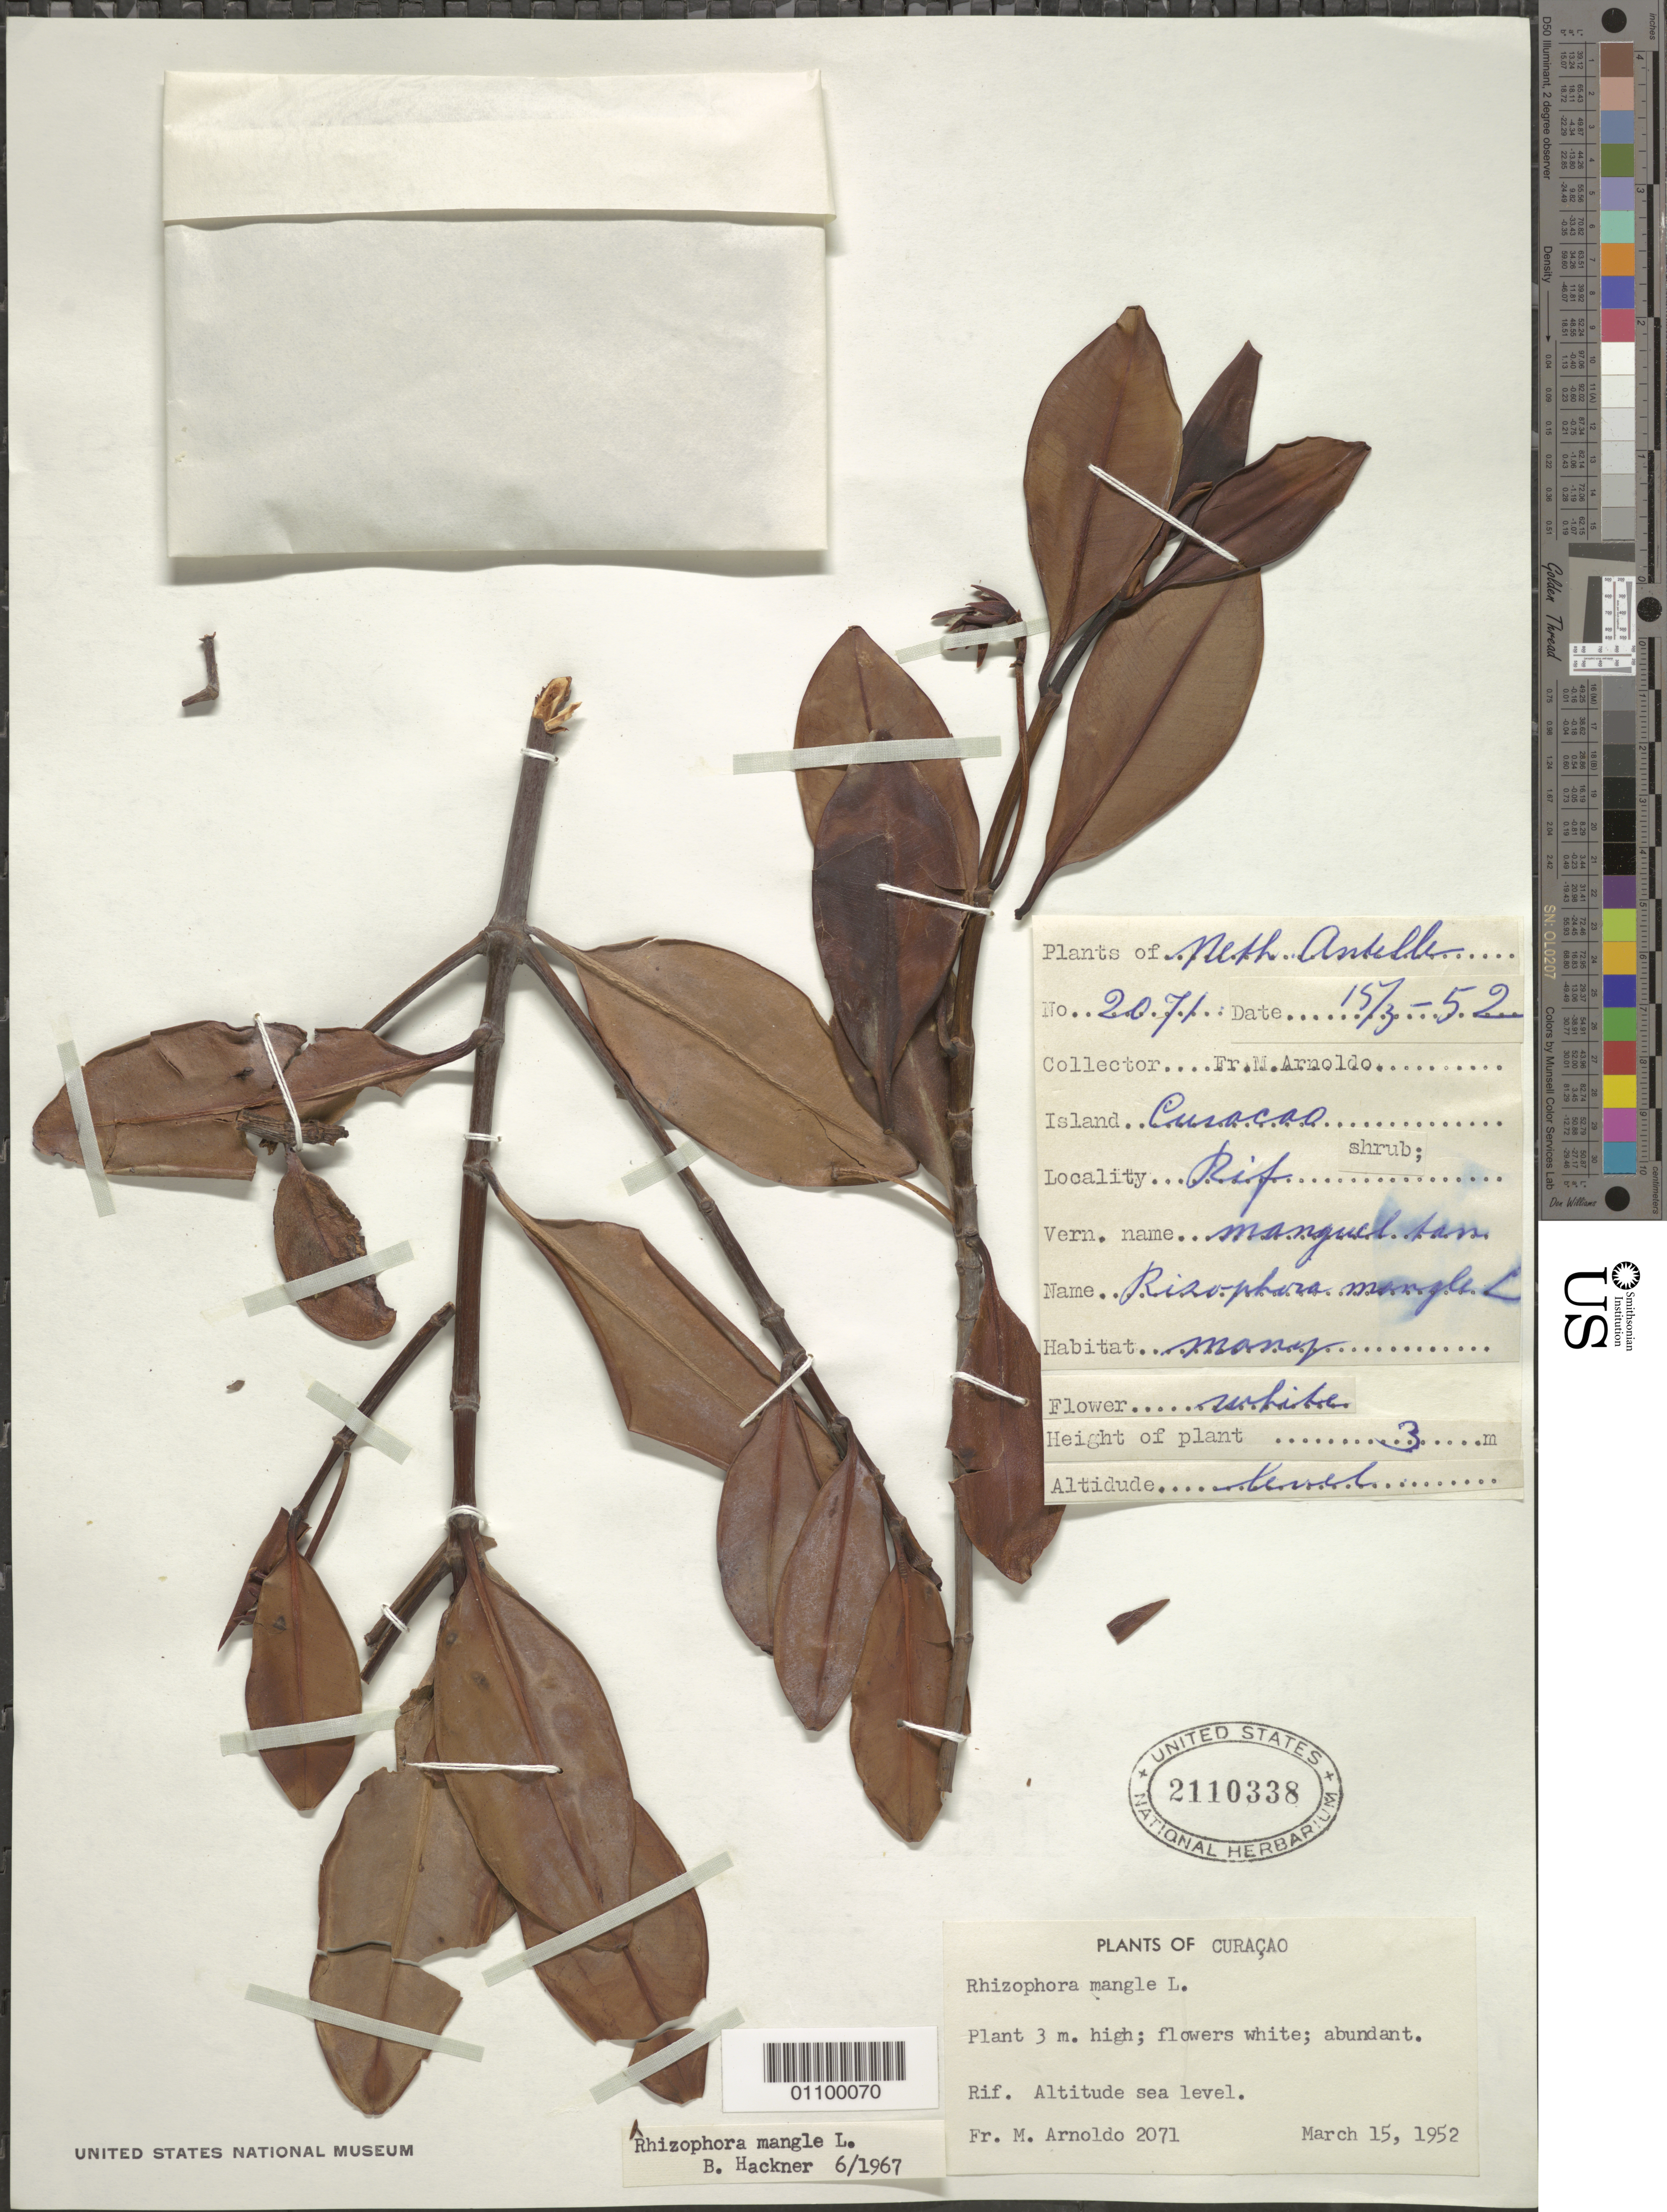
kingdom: Plantae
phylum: Tracheophyta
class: Magnoliopsida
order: Malpighiales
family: Rhizophoraceae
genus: Rhizophora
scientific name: Rhizophora mangle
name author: L.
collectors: N. Arnoldo-Broeders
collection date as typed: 15 Mar 1952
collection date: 1952-03-15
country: Curaçao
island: Curaçao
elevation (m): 0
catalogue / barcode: US 2110338